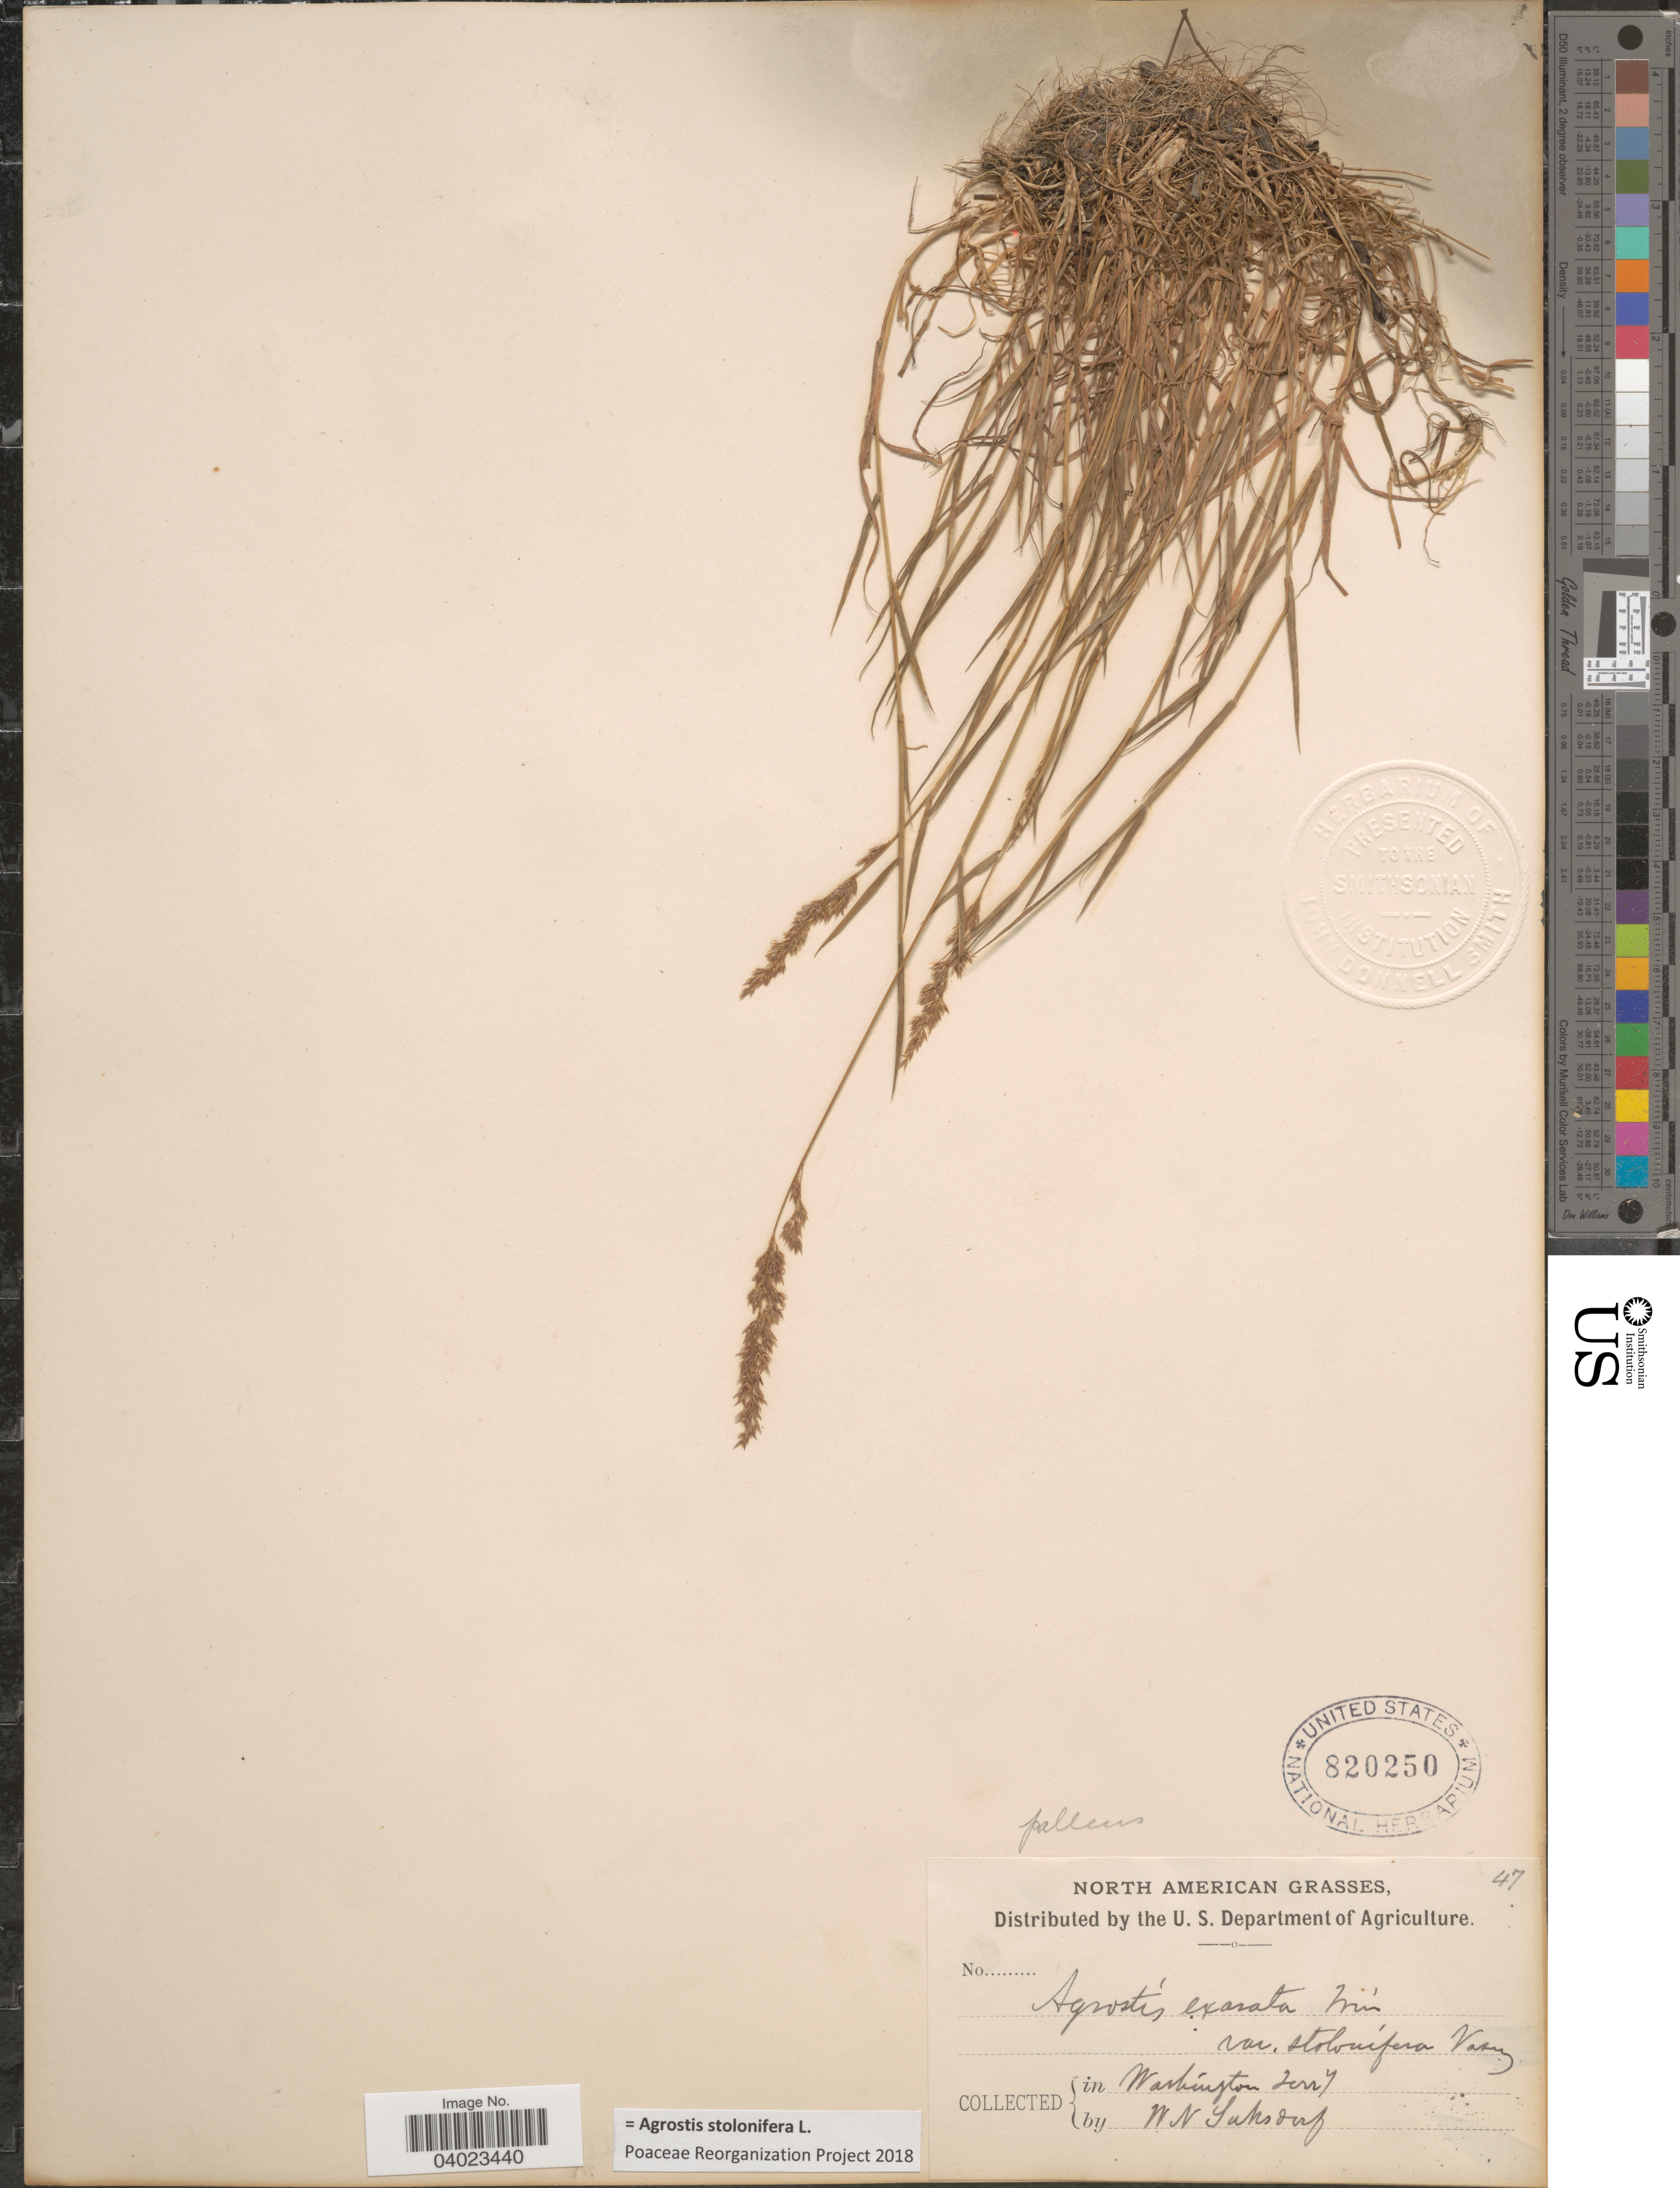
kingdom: Plantae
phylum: Tracheophyta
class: Liliopsida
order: Poales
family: Poaceae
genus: Agrostis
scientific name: Agrostis stolonifera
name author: L.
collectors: W. N. Suksdorf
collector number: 47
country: United States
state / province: Washington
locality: Washington Terry.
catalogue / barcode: US 820250